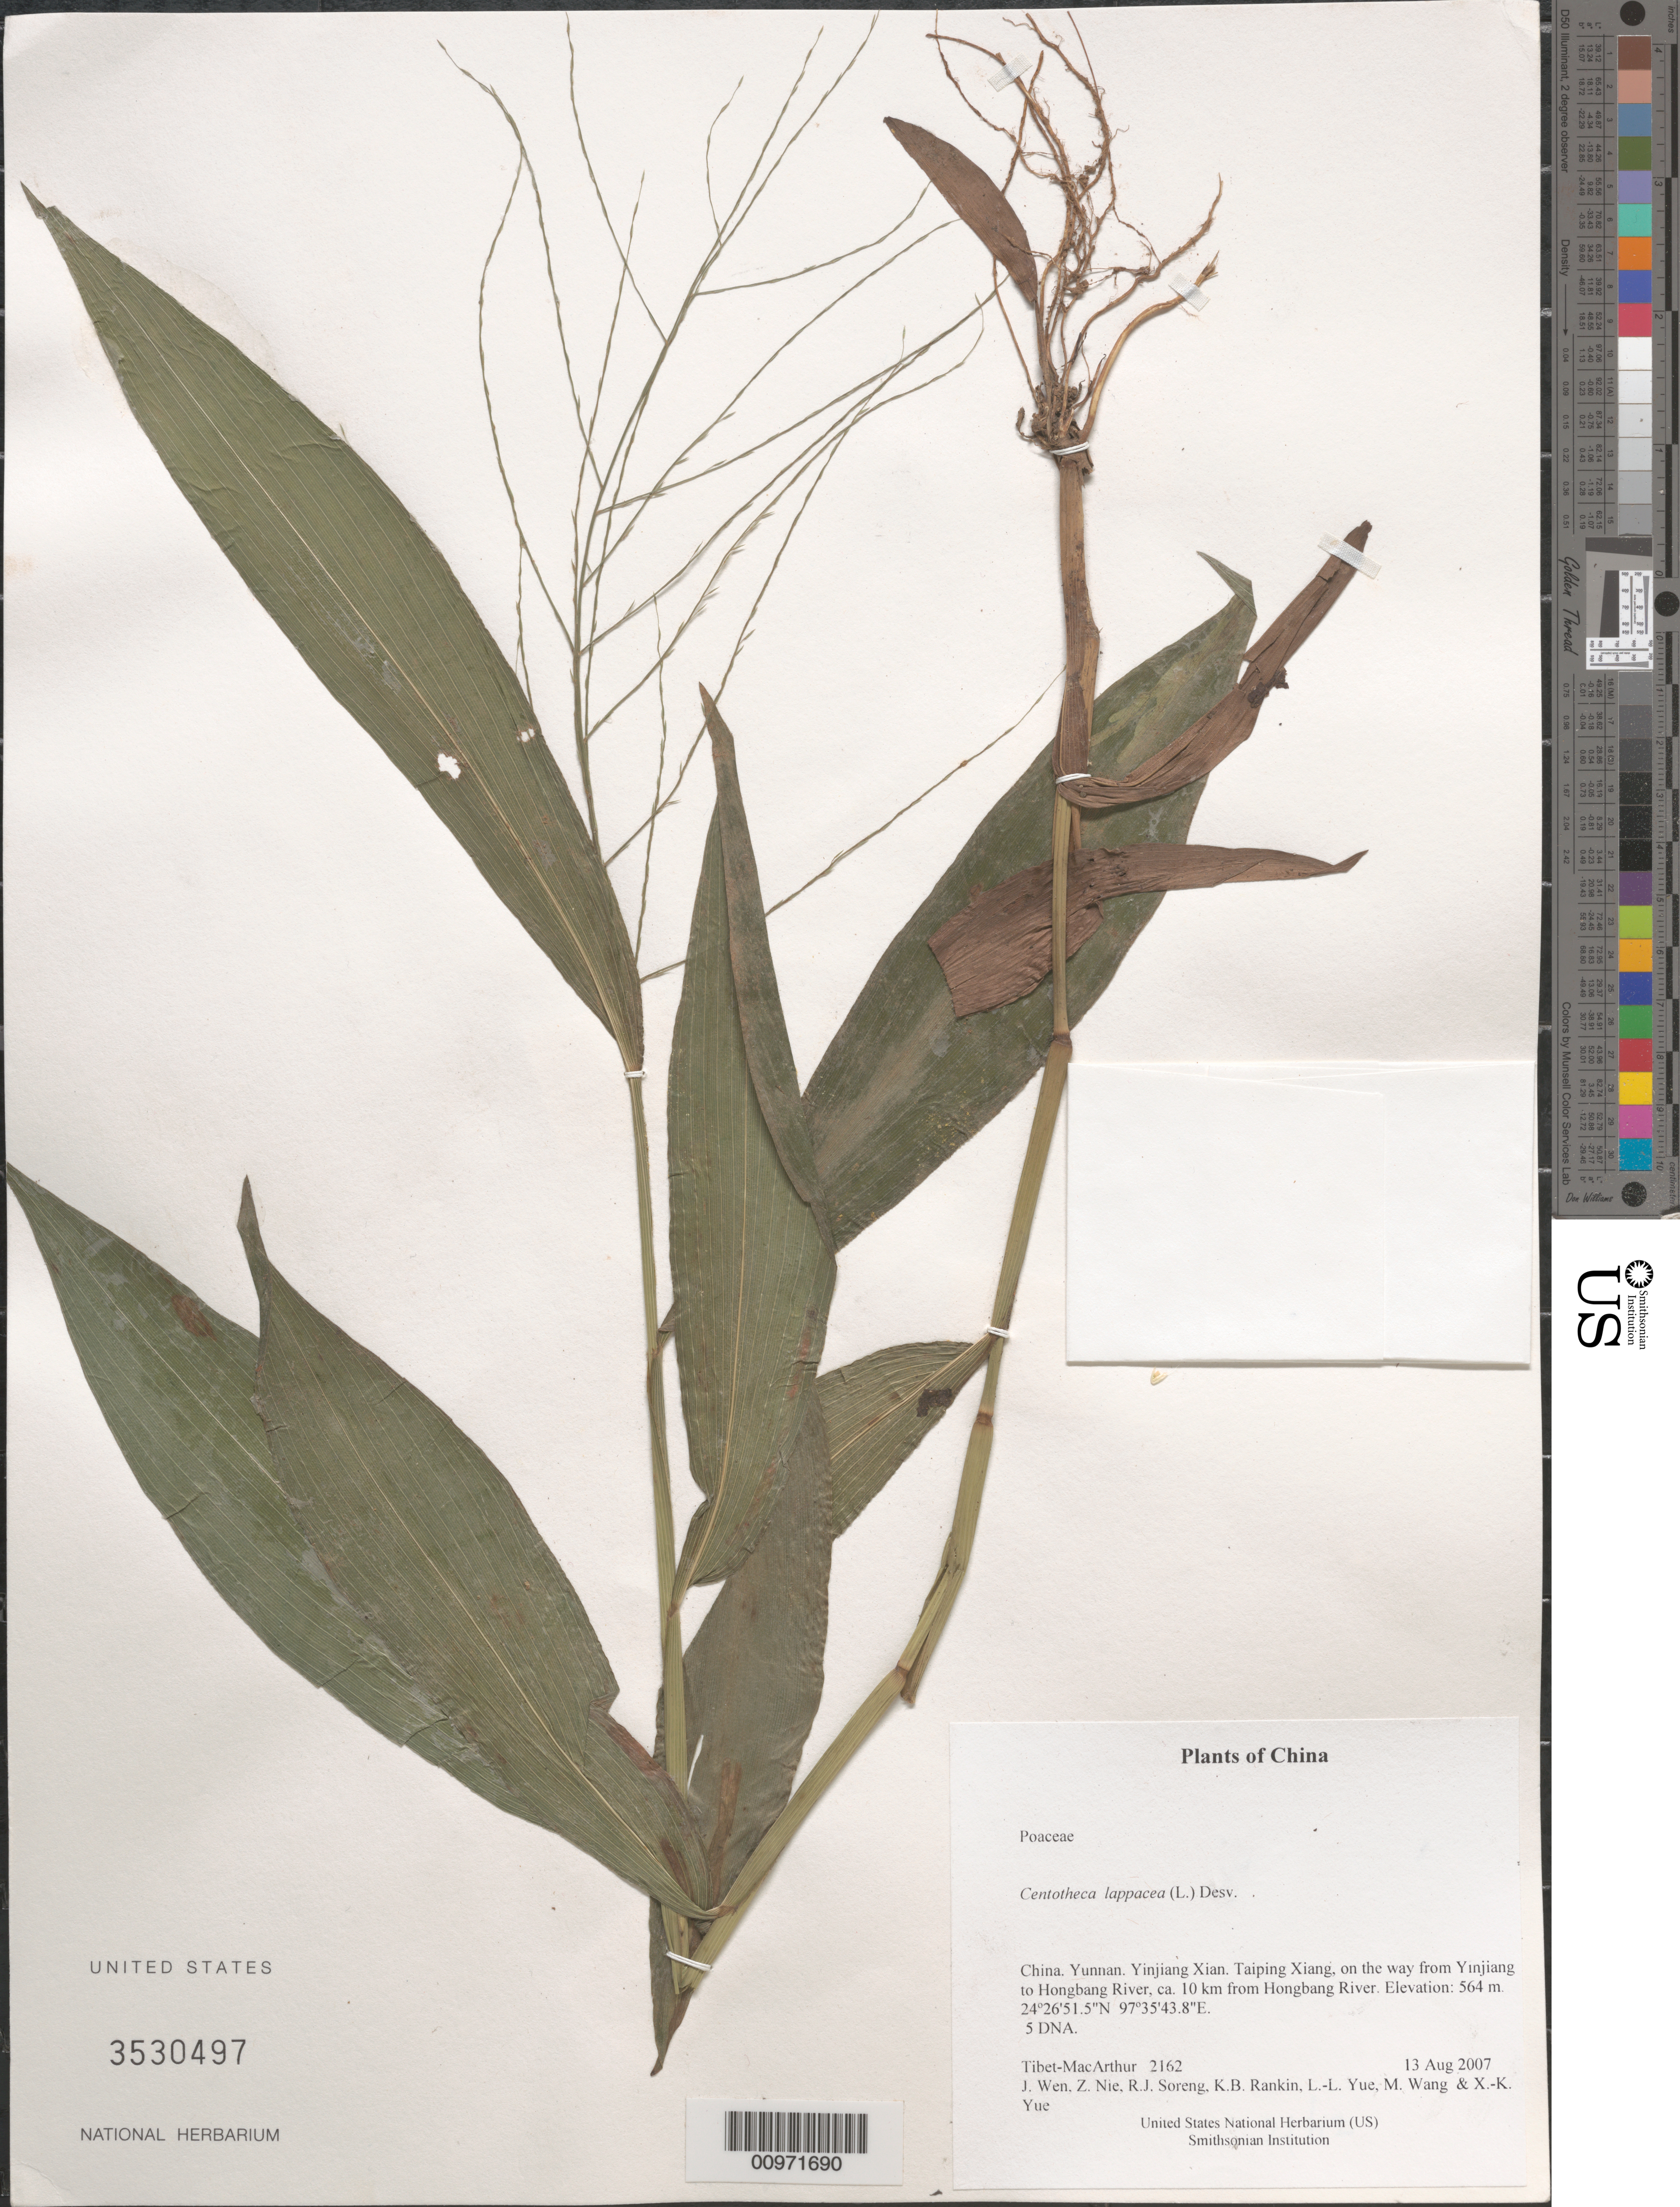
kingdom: Plantae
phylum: Tracheophyta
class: Liliopsida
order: Poales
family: Poaceae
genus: Centotheca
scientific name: Centotheca lappacea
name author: (L.) Desv.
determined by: Soreng, Robert J., Research Associate (BOT), Smithsonian Institution - National Museum of Natural History (UNITED STATES)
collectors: Tibet-MacArthur, J. Wen, Z. Nie, R. J. Soreng, K. Rankin, L. Yue, M. Wang & X. Yue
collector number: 2162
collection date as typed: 13 Aug 2007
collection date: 2007-08-13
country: China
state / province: Yunnan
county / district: Yinjiang Xian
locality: Taiping Xiang, on the way from Yinjiang to Hongbang River, ca. 10 km from Hongbang River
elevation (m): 564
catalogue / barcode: US 3530497